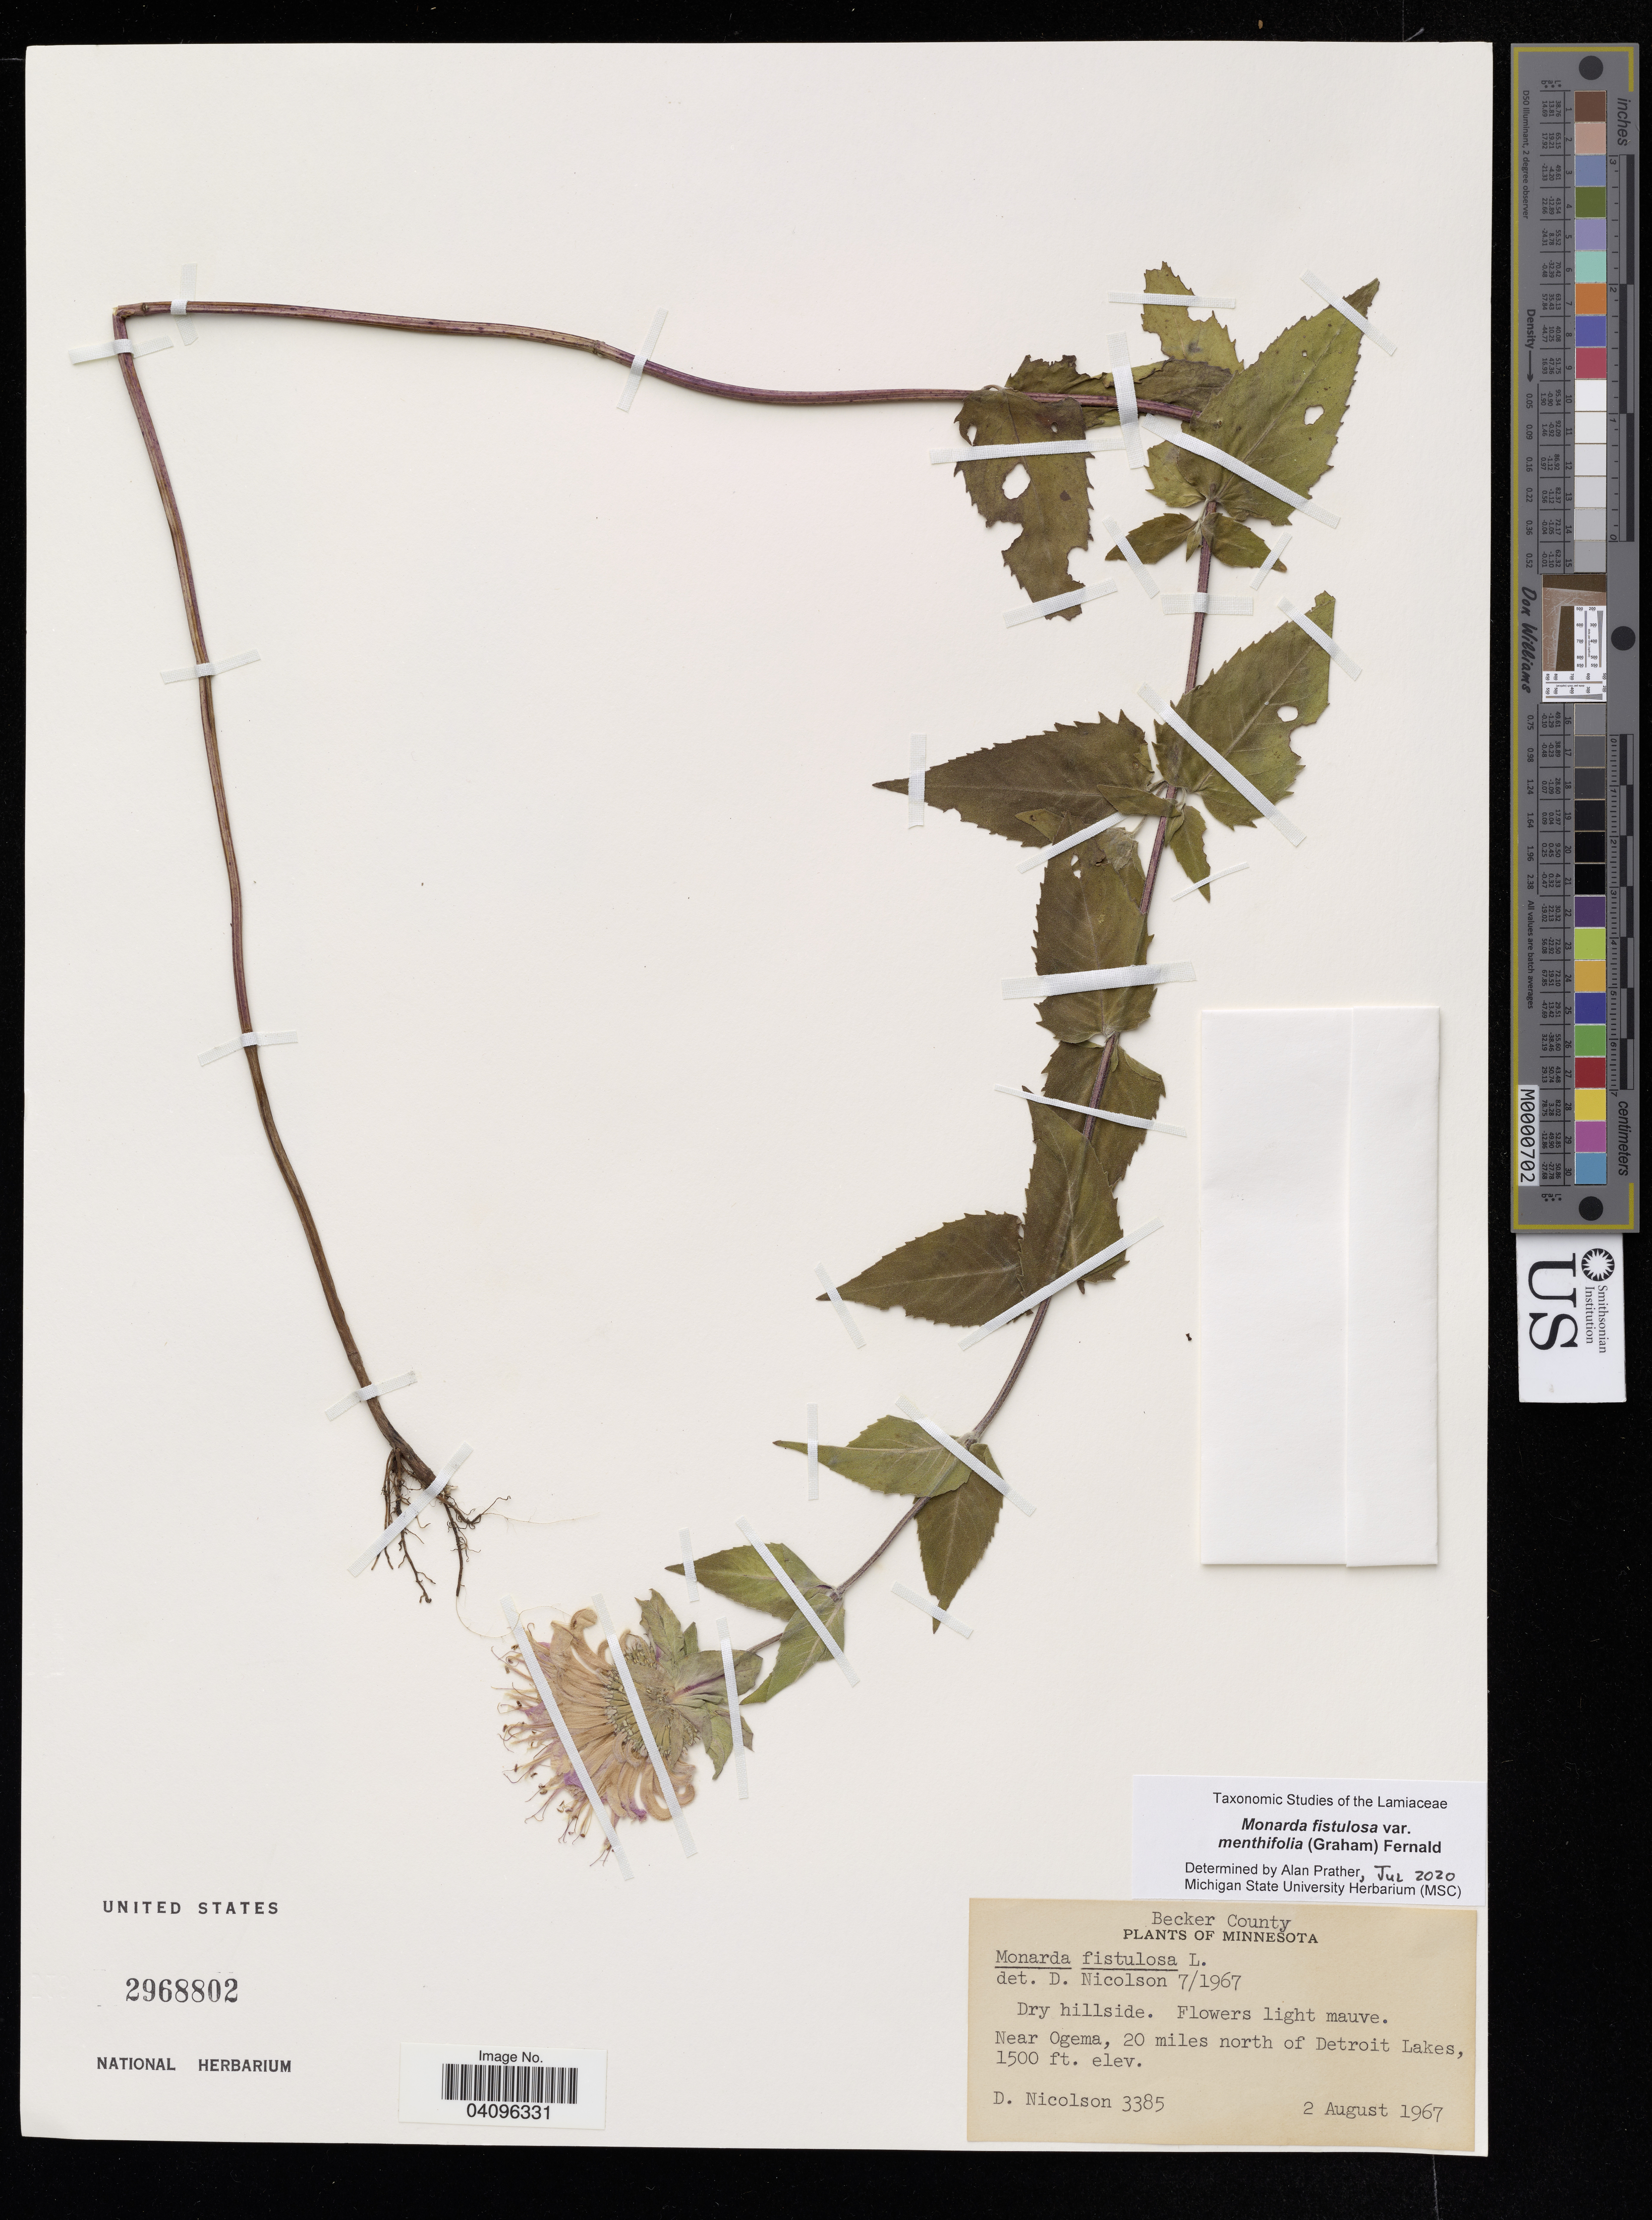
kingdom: Plantae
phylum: Tracheophyta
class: Magnoliopsida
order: Lamiales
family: Lamiaceae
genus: Monarda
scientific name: Monarda fistulosa var. menthifolia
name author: (Graham) Fernald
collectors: D. H. Nicolson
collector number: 3385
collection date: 1967-08-02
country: United States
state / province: Minnesota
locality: Becker County. Near Ogema, 20 miles north of Detroit Lakes.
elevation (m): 457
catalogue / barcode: US 2968802